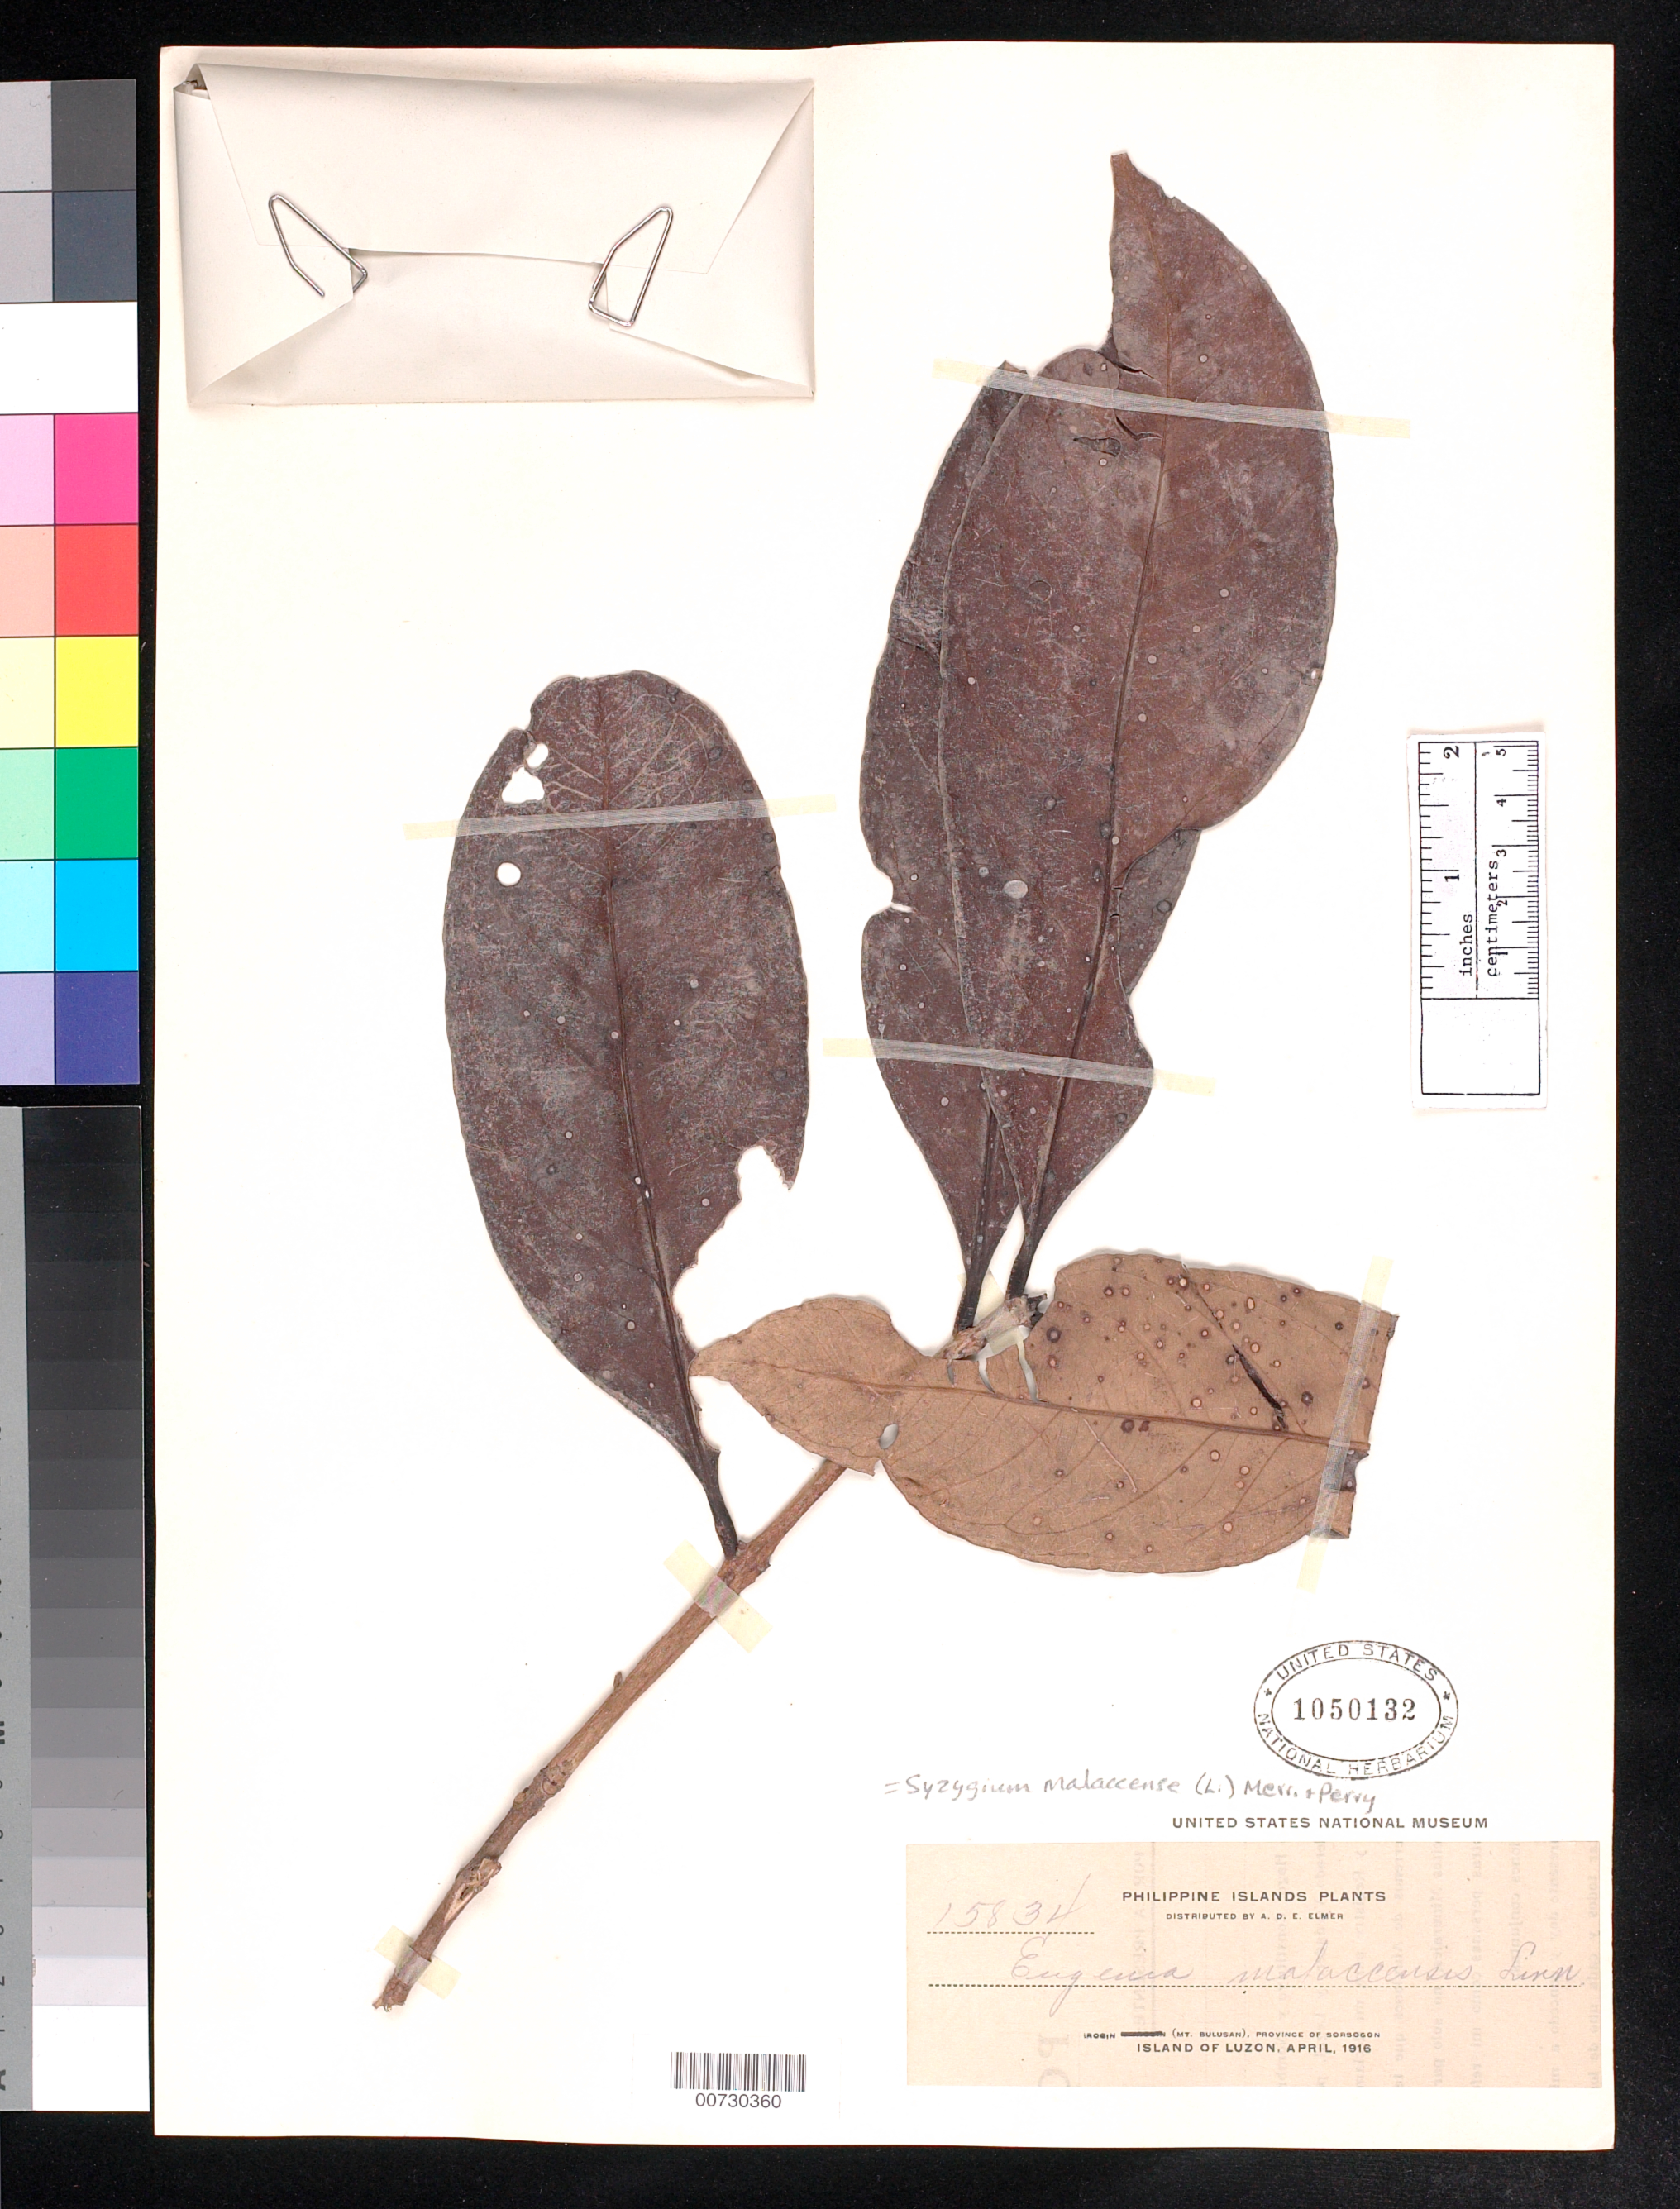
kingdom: Plantae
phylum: Tracheophyta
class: Magnoliopsida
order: Myrtales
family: Myrtaceae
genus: Syzygium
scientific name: Syzygium malaccense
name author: (L.) Merr. & L.M. Perry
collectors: A. D. E. Elmer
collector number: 15834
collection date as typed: Apr 1916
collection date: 1916-04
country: Philippines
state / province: Bicol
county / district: Sorsogon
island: Luzon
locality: Irosin (Mt. Bulusan), Province of Sorsogon, Island of Luzon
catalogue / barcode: US 1050132